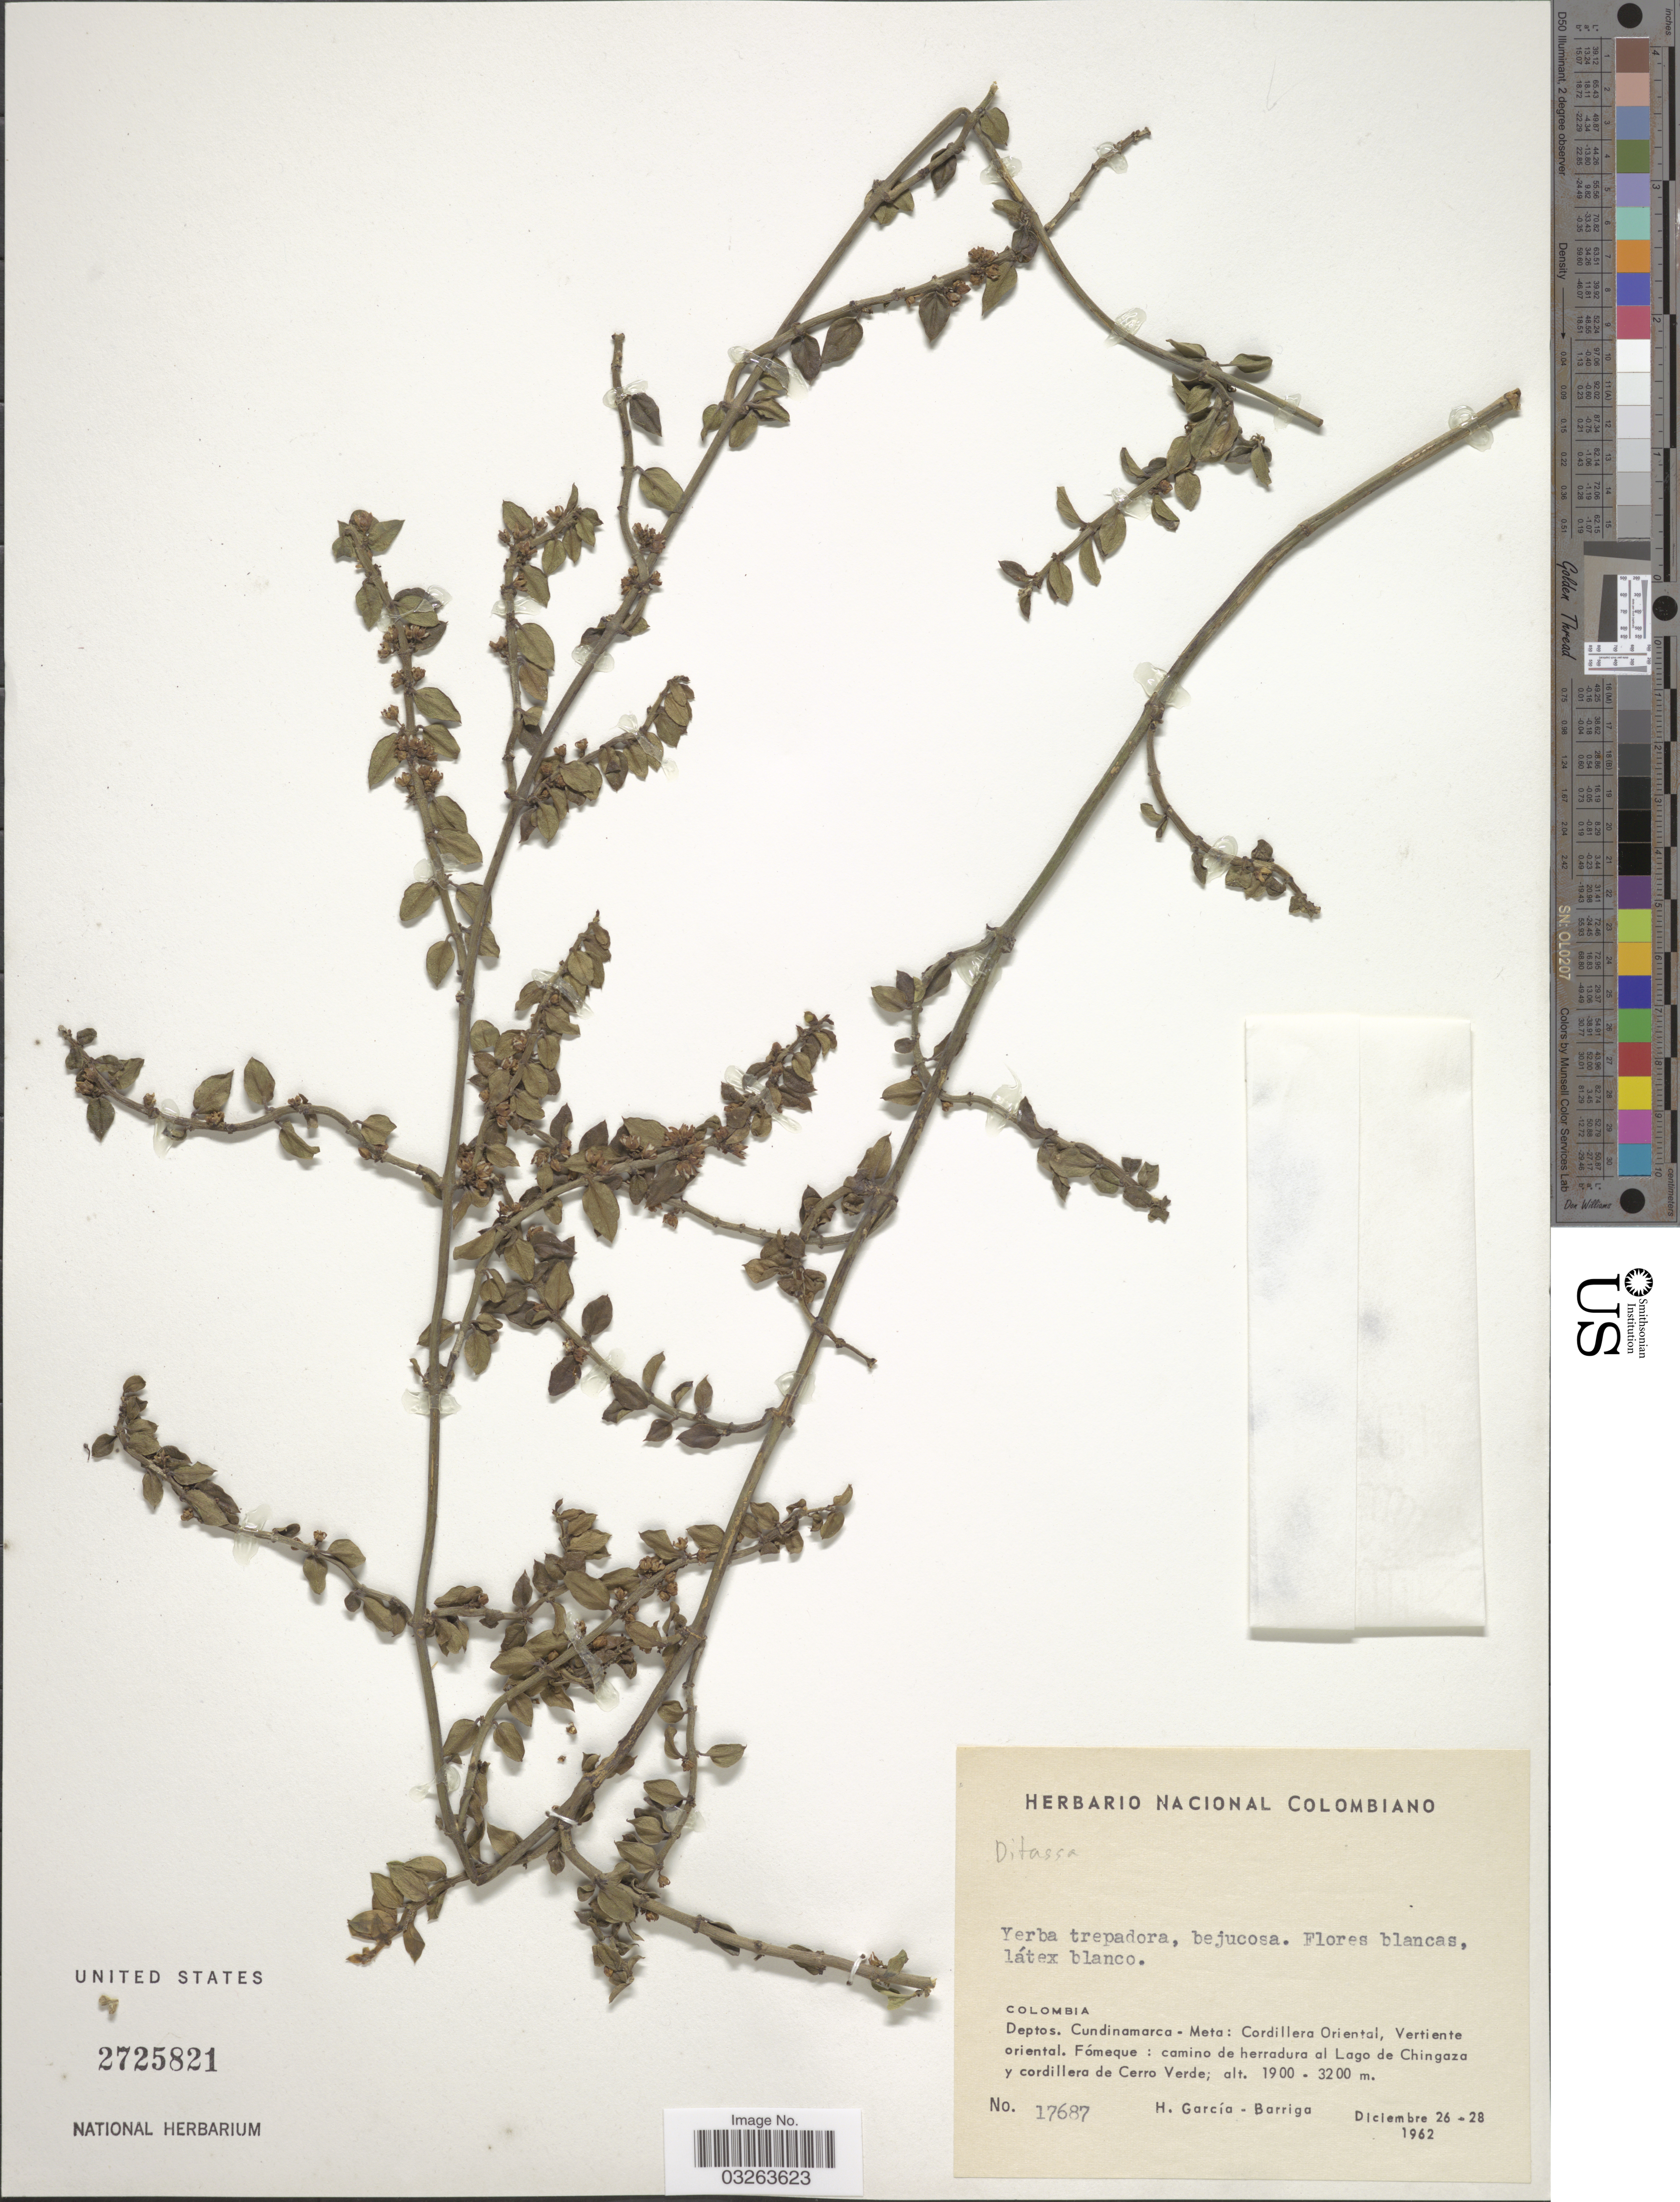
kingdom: Plantae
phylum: Tracheophyta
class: Magnoliopsida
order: Gentianales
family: Apocynaceae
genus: Ditassa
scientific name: Ditassa sp.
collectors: H. García Barriga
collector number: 17687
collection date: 1962-12-26/1962-12-28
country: Colombia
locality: Deptos. Cundinamarca- Meta: Cordillera Oriental, Vertiente oriental. Fómeque: camino de herradura al Lago de Chingaza y cordillera de Cerro Verde.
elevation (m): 1900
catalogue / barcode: US 2725821